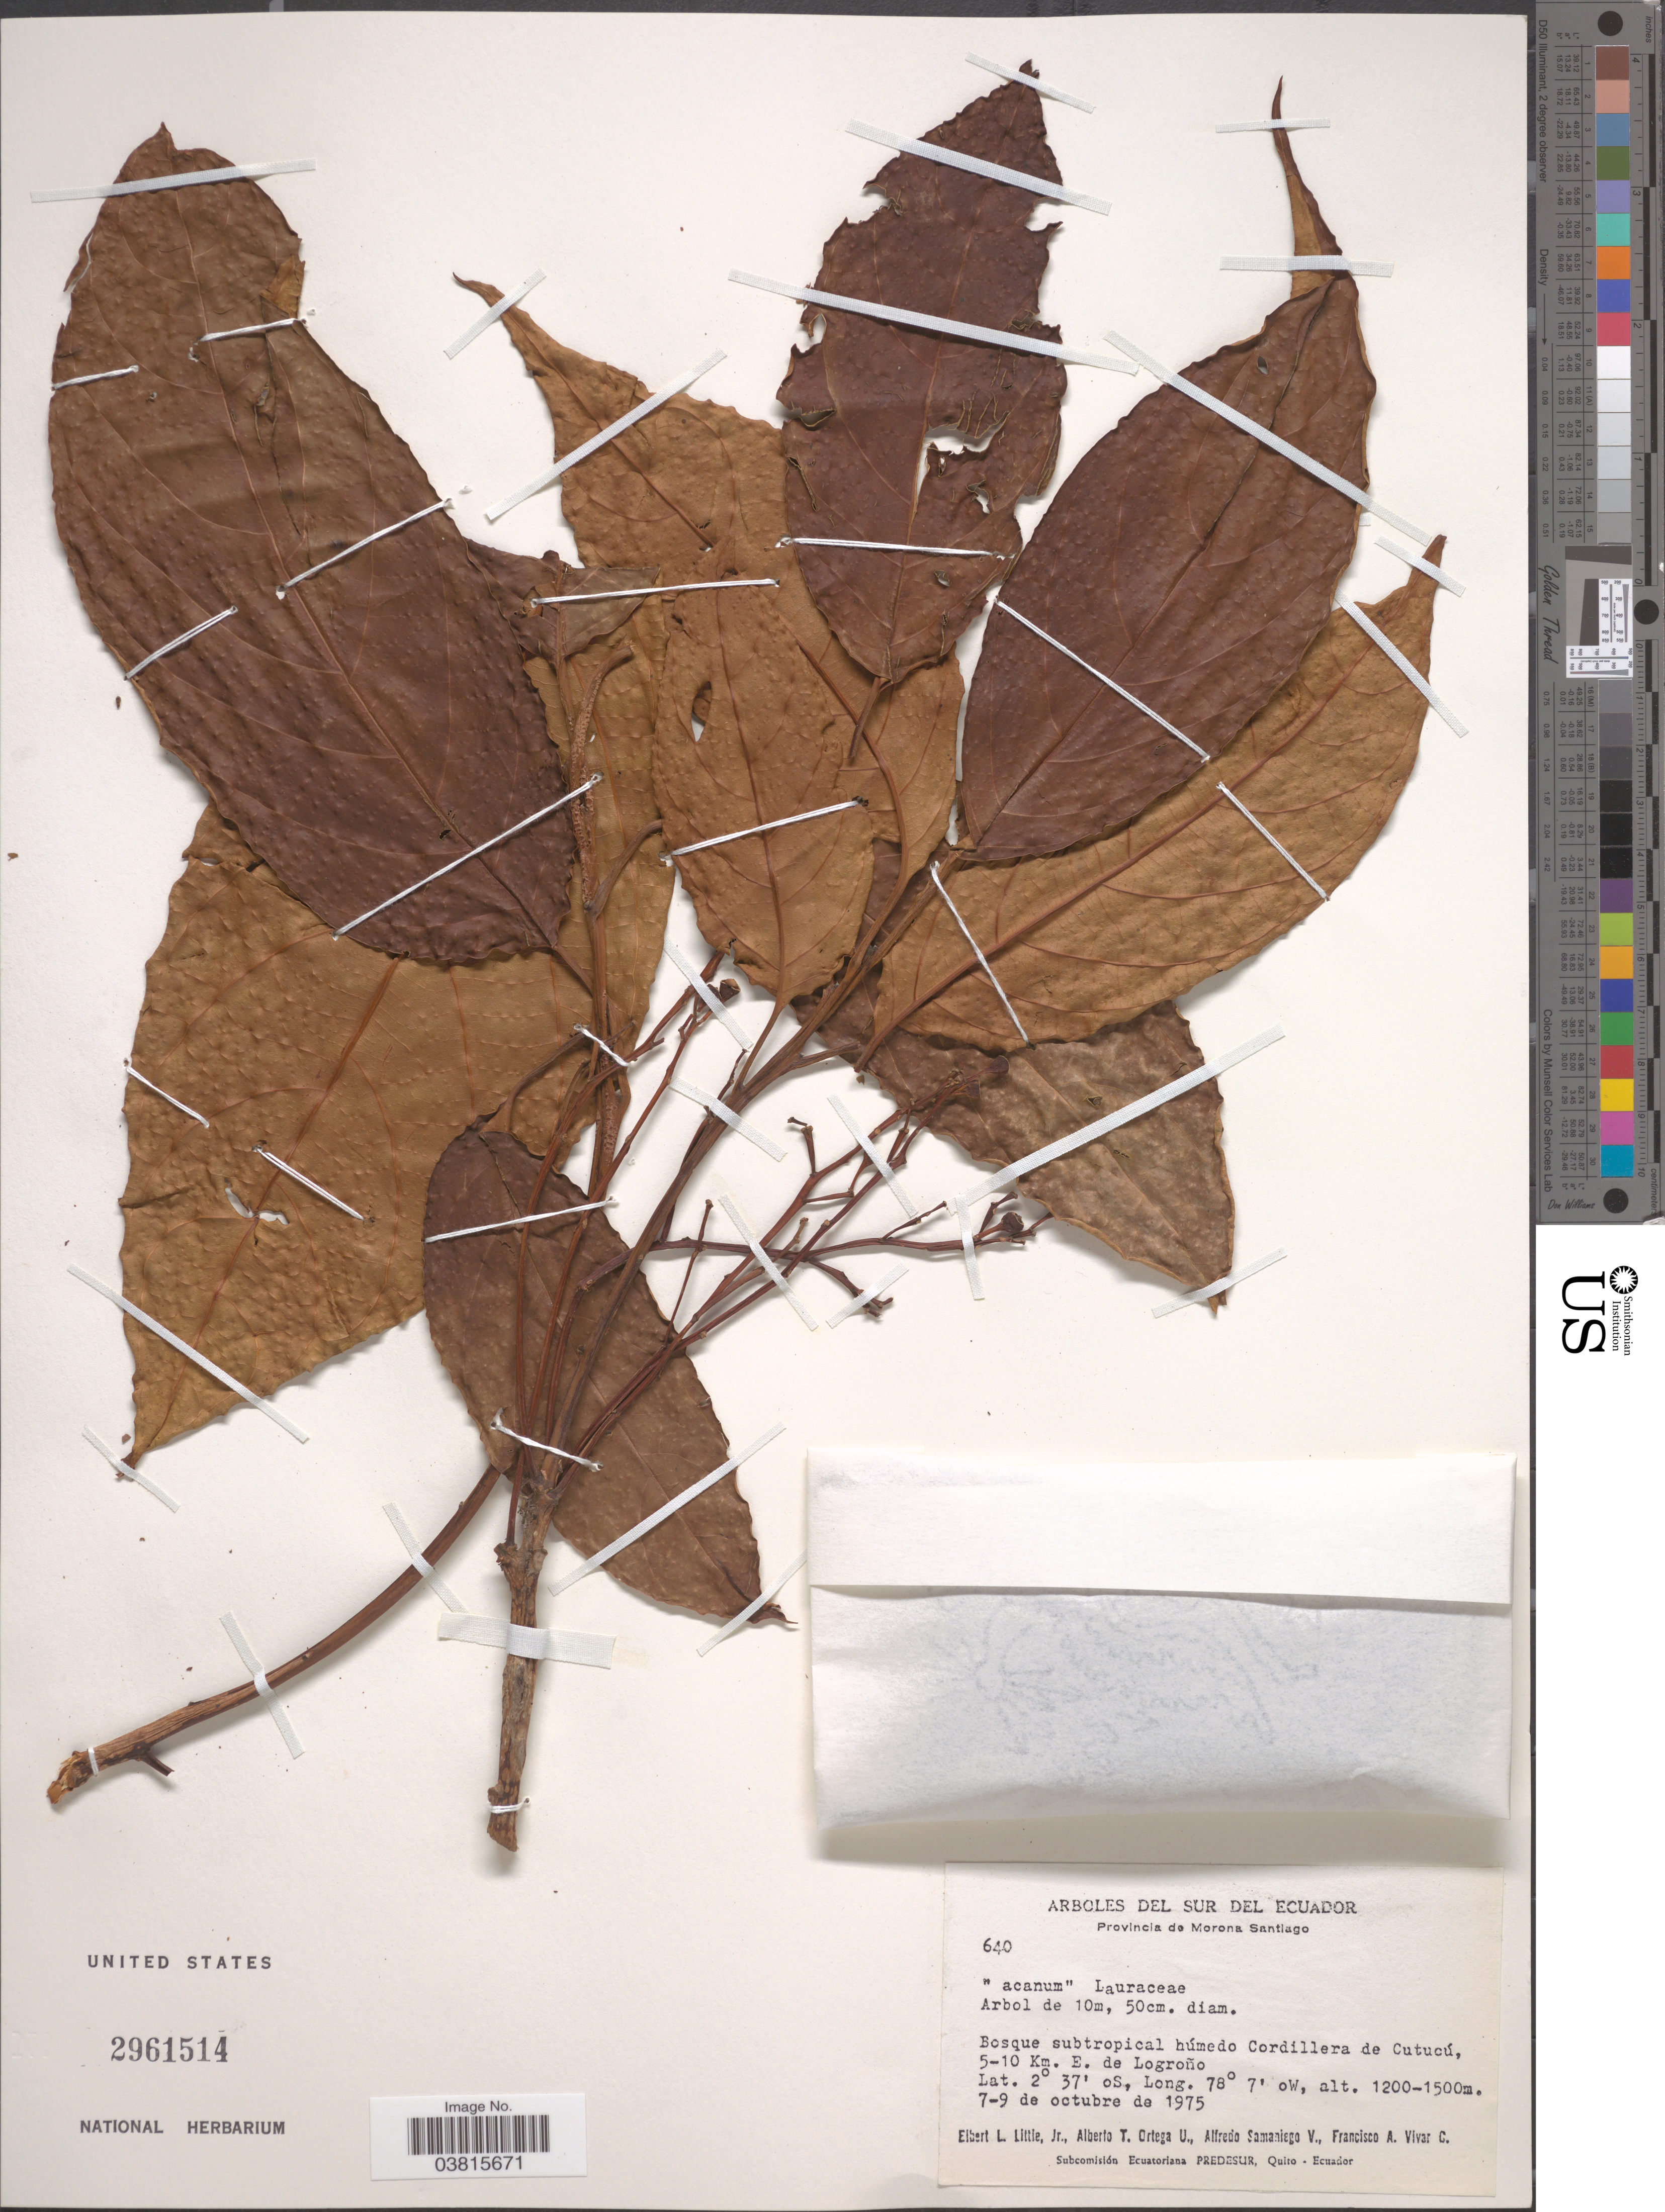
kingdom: Plantae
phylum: Tracheophyta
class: Magnoliopsida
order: Laurales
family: Lauraceae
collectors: E. L. Little, A. T. Ortega U., A. Samaniego V. & F. A. Vivar C.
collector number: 640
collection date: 1975-10-07/1975-10-09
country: Ecuador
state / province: Morona-Santiago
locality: Sur del Ecuador. Bosque subtropical húmedo Cordillera de Cutucú, 5-10 Km. E. de Logroño.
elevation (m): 1200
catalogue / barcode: US 2961514